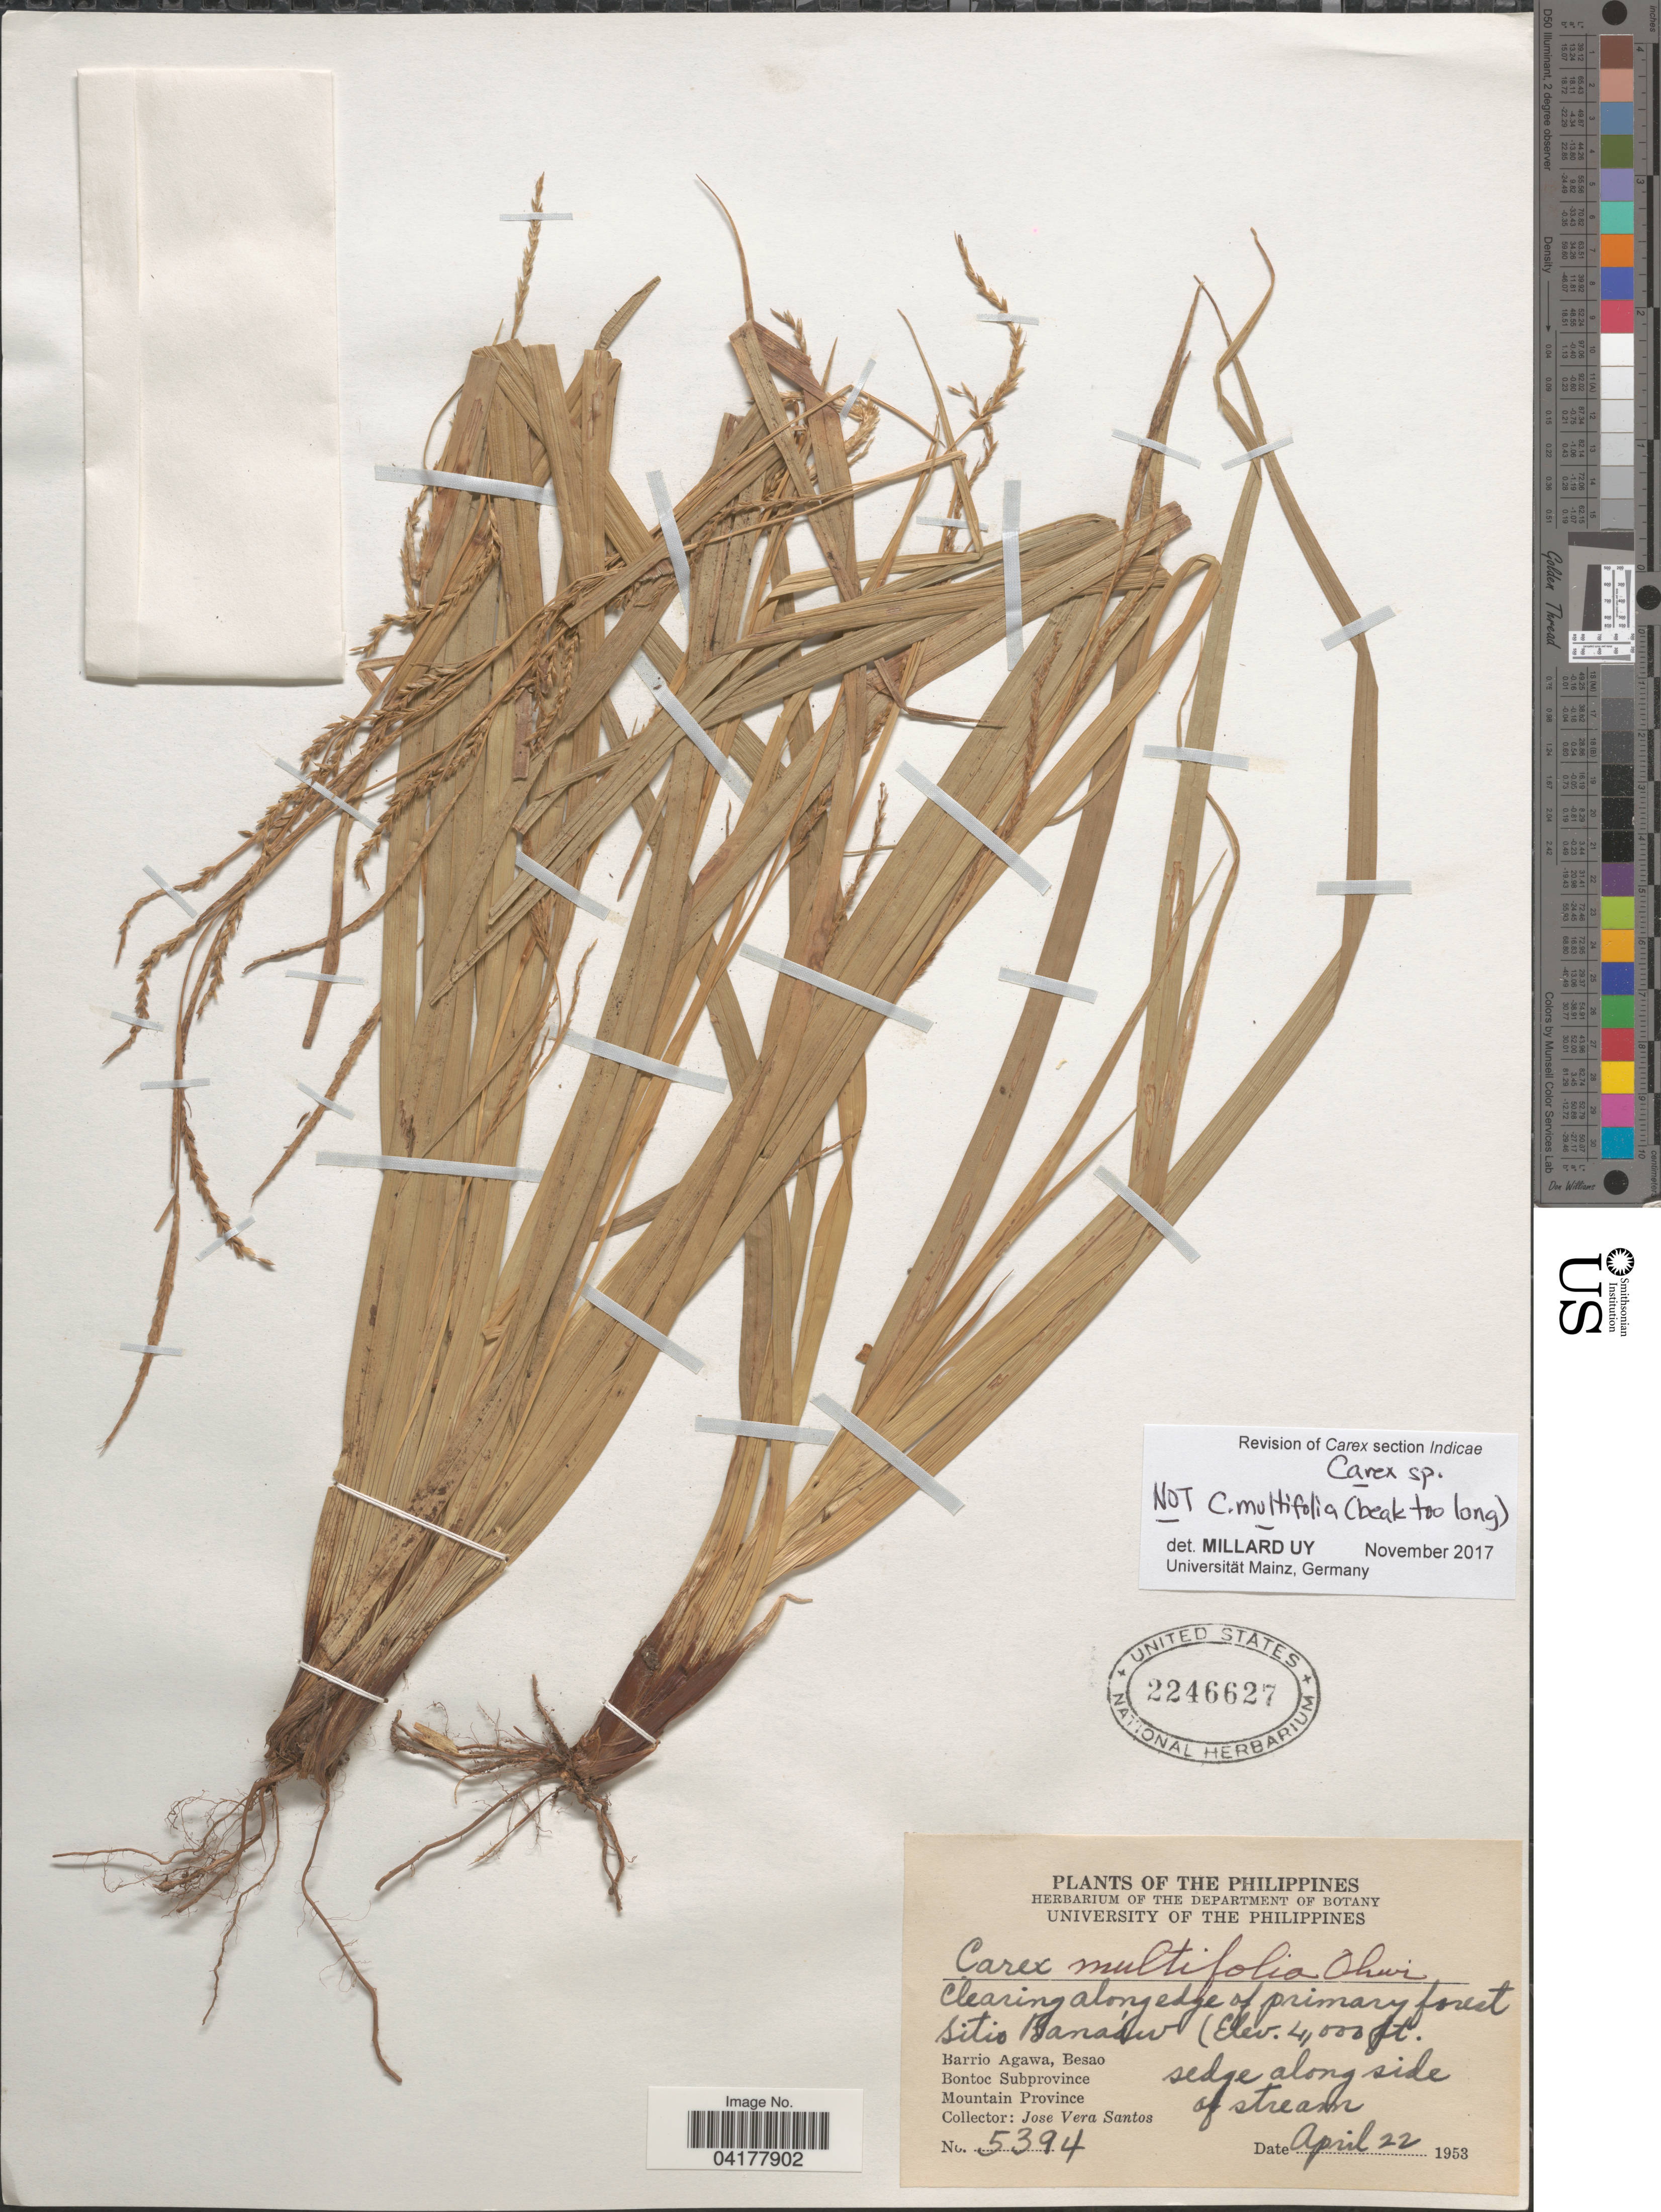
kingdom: Plantae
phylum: Tracheophyta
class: Liliopsida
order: Poales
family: Cyperaceae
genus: Carex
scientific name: Carex sp.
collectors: J. Vera Santos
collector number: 5394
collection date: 1953-04-22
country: Philippines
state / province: Cordillera (Administrative Region)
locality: Sitio Banaan. Barrio Agawa, Besao. Bontoc Subprovince. Mountain Province.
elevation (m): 1219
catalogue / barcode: US 2246627